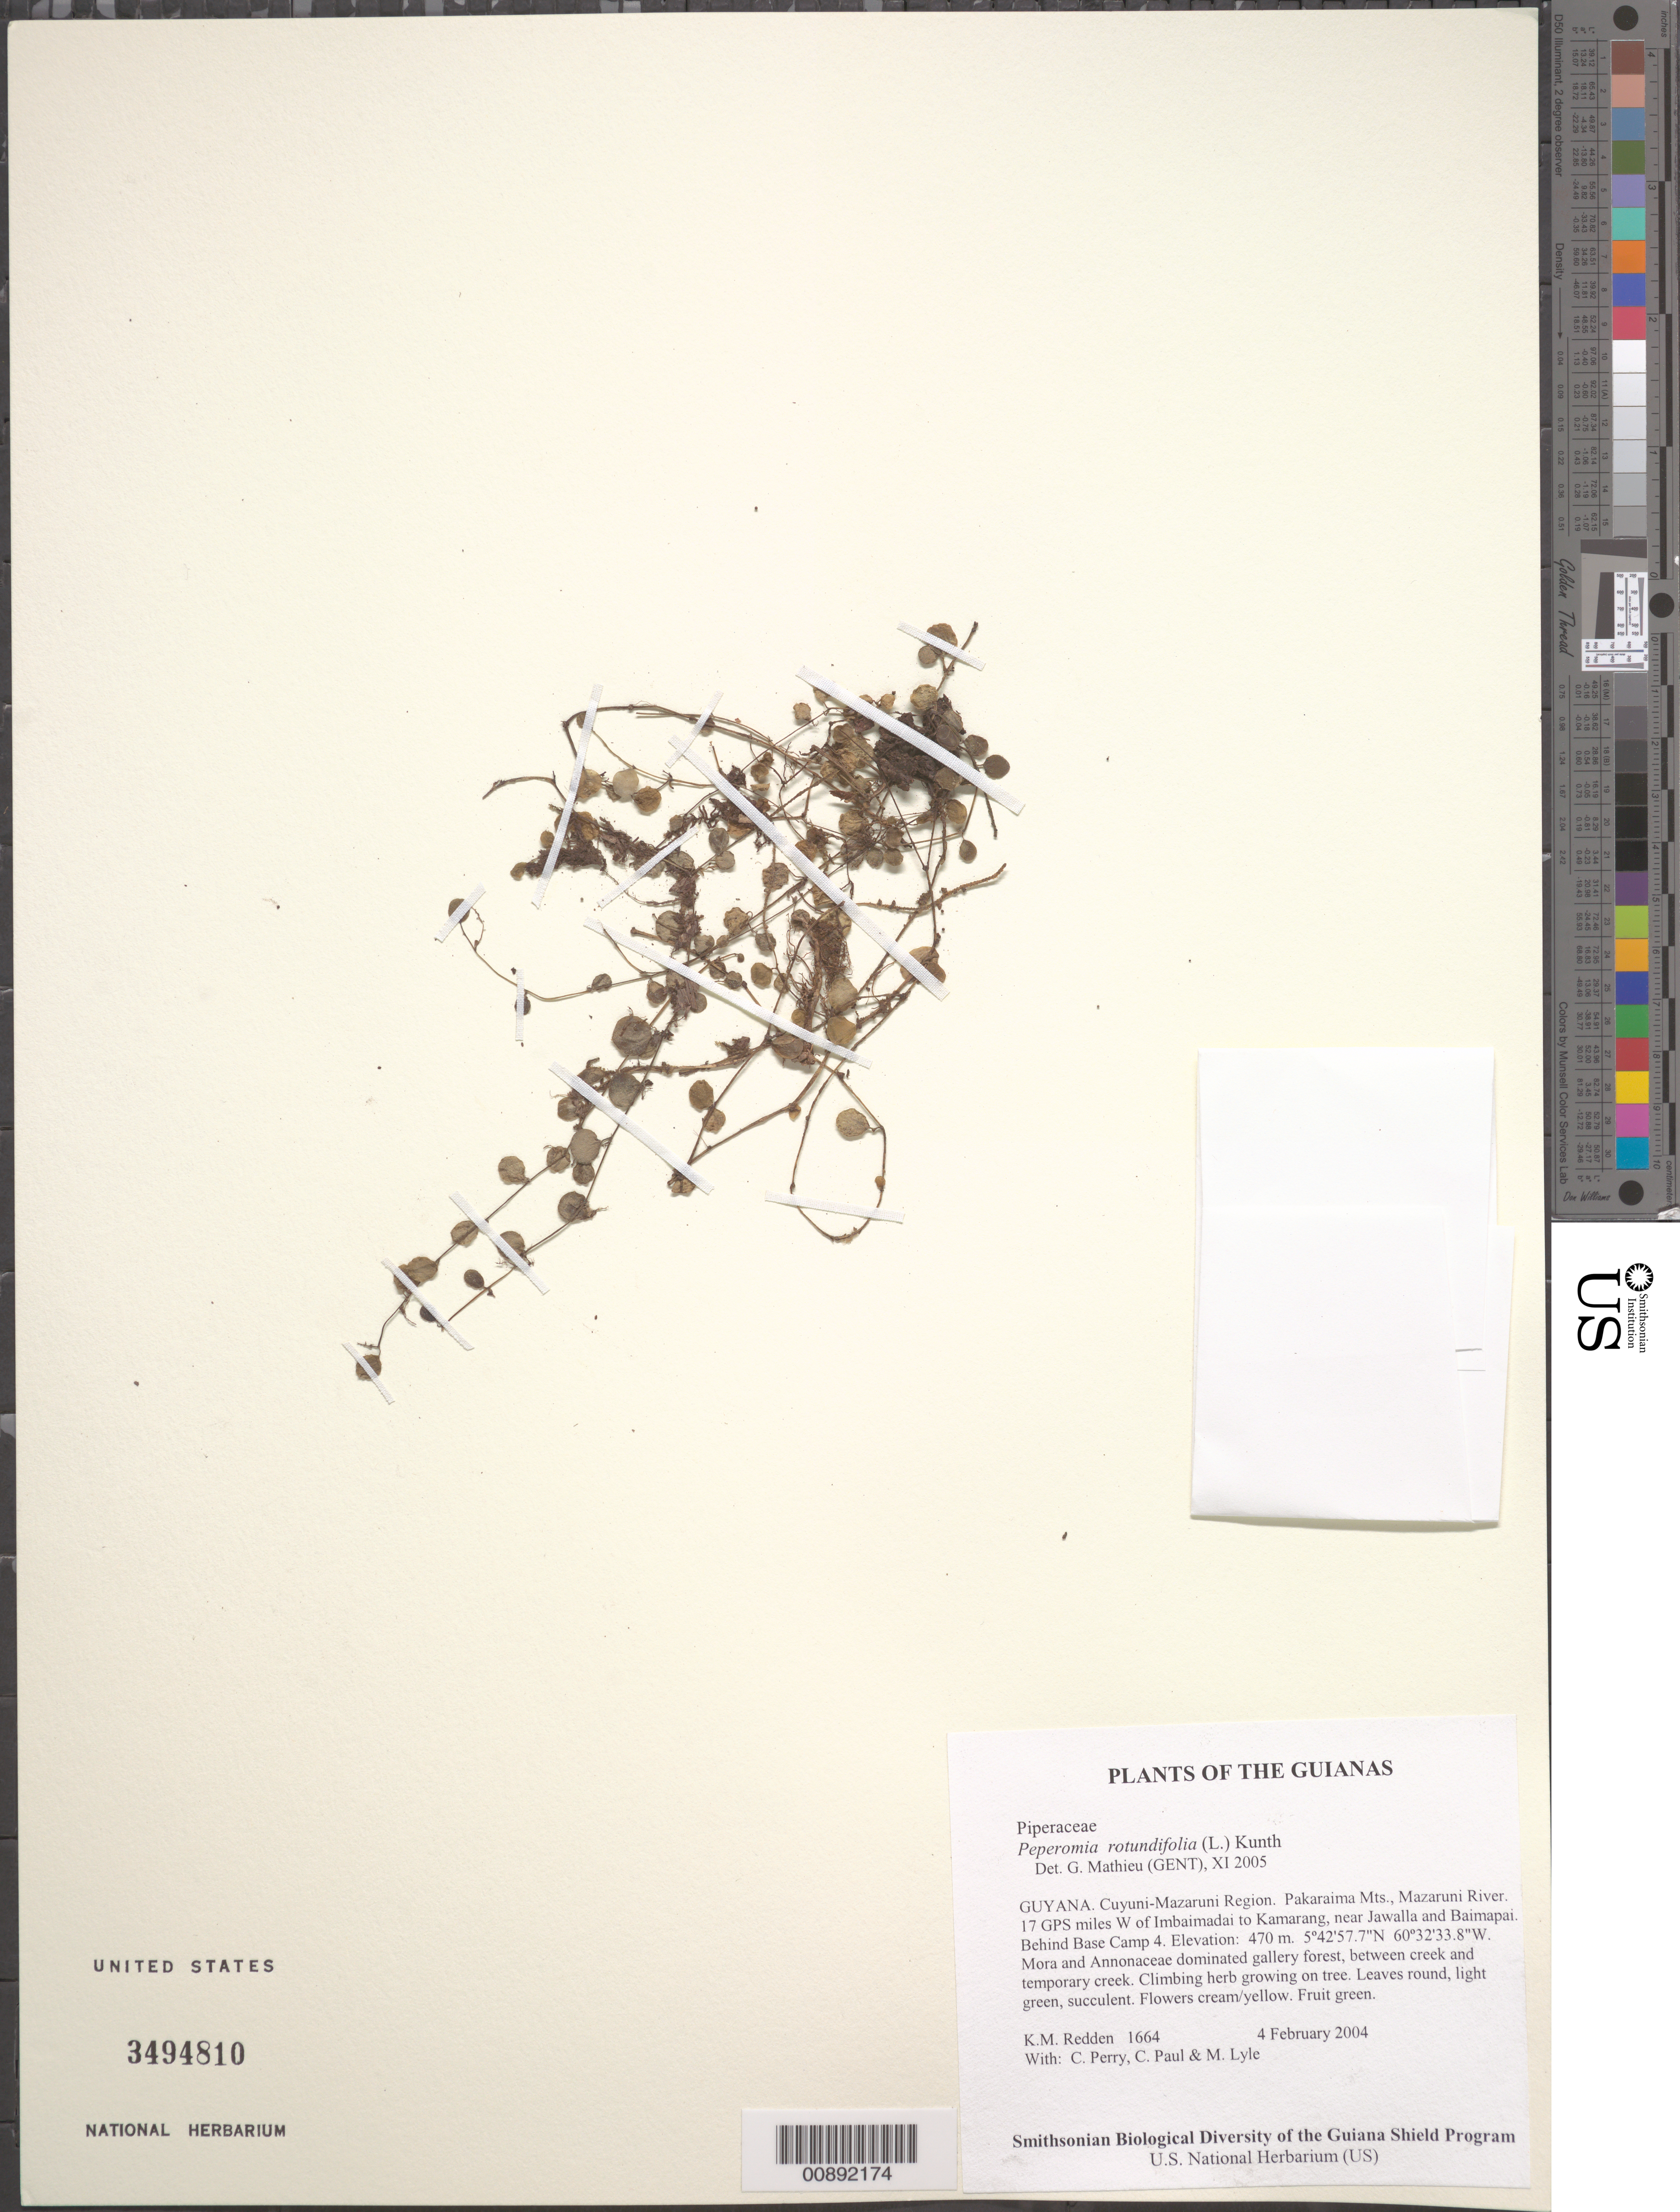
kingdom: Plantae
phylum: Tracheophyta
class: Magnoliopsida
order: Piperales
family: Piperaceae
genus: Peperomia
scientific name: Peperomia rotundifolia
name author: (L.) Kunth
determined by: Mathieu, Guido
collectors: K. M. Redden, C. Perry, C. Paul & M. Lyle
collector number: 1664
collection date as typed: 4 February 2004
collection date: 2004-02-04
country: Guyana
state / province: Cuyuni-Mazaruni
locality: Pakaraima Mts., Mazaruni River. 17 GPS miles W of Imbaimadai to Kamarang, near Jawalla and Baimapai. Behind Base Camp 4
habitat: Mora and Annonaceae dominated gallery forest, between creek and temporary creek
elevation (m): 470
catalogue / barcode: US 3494810